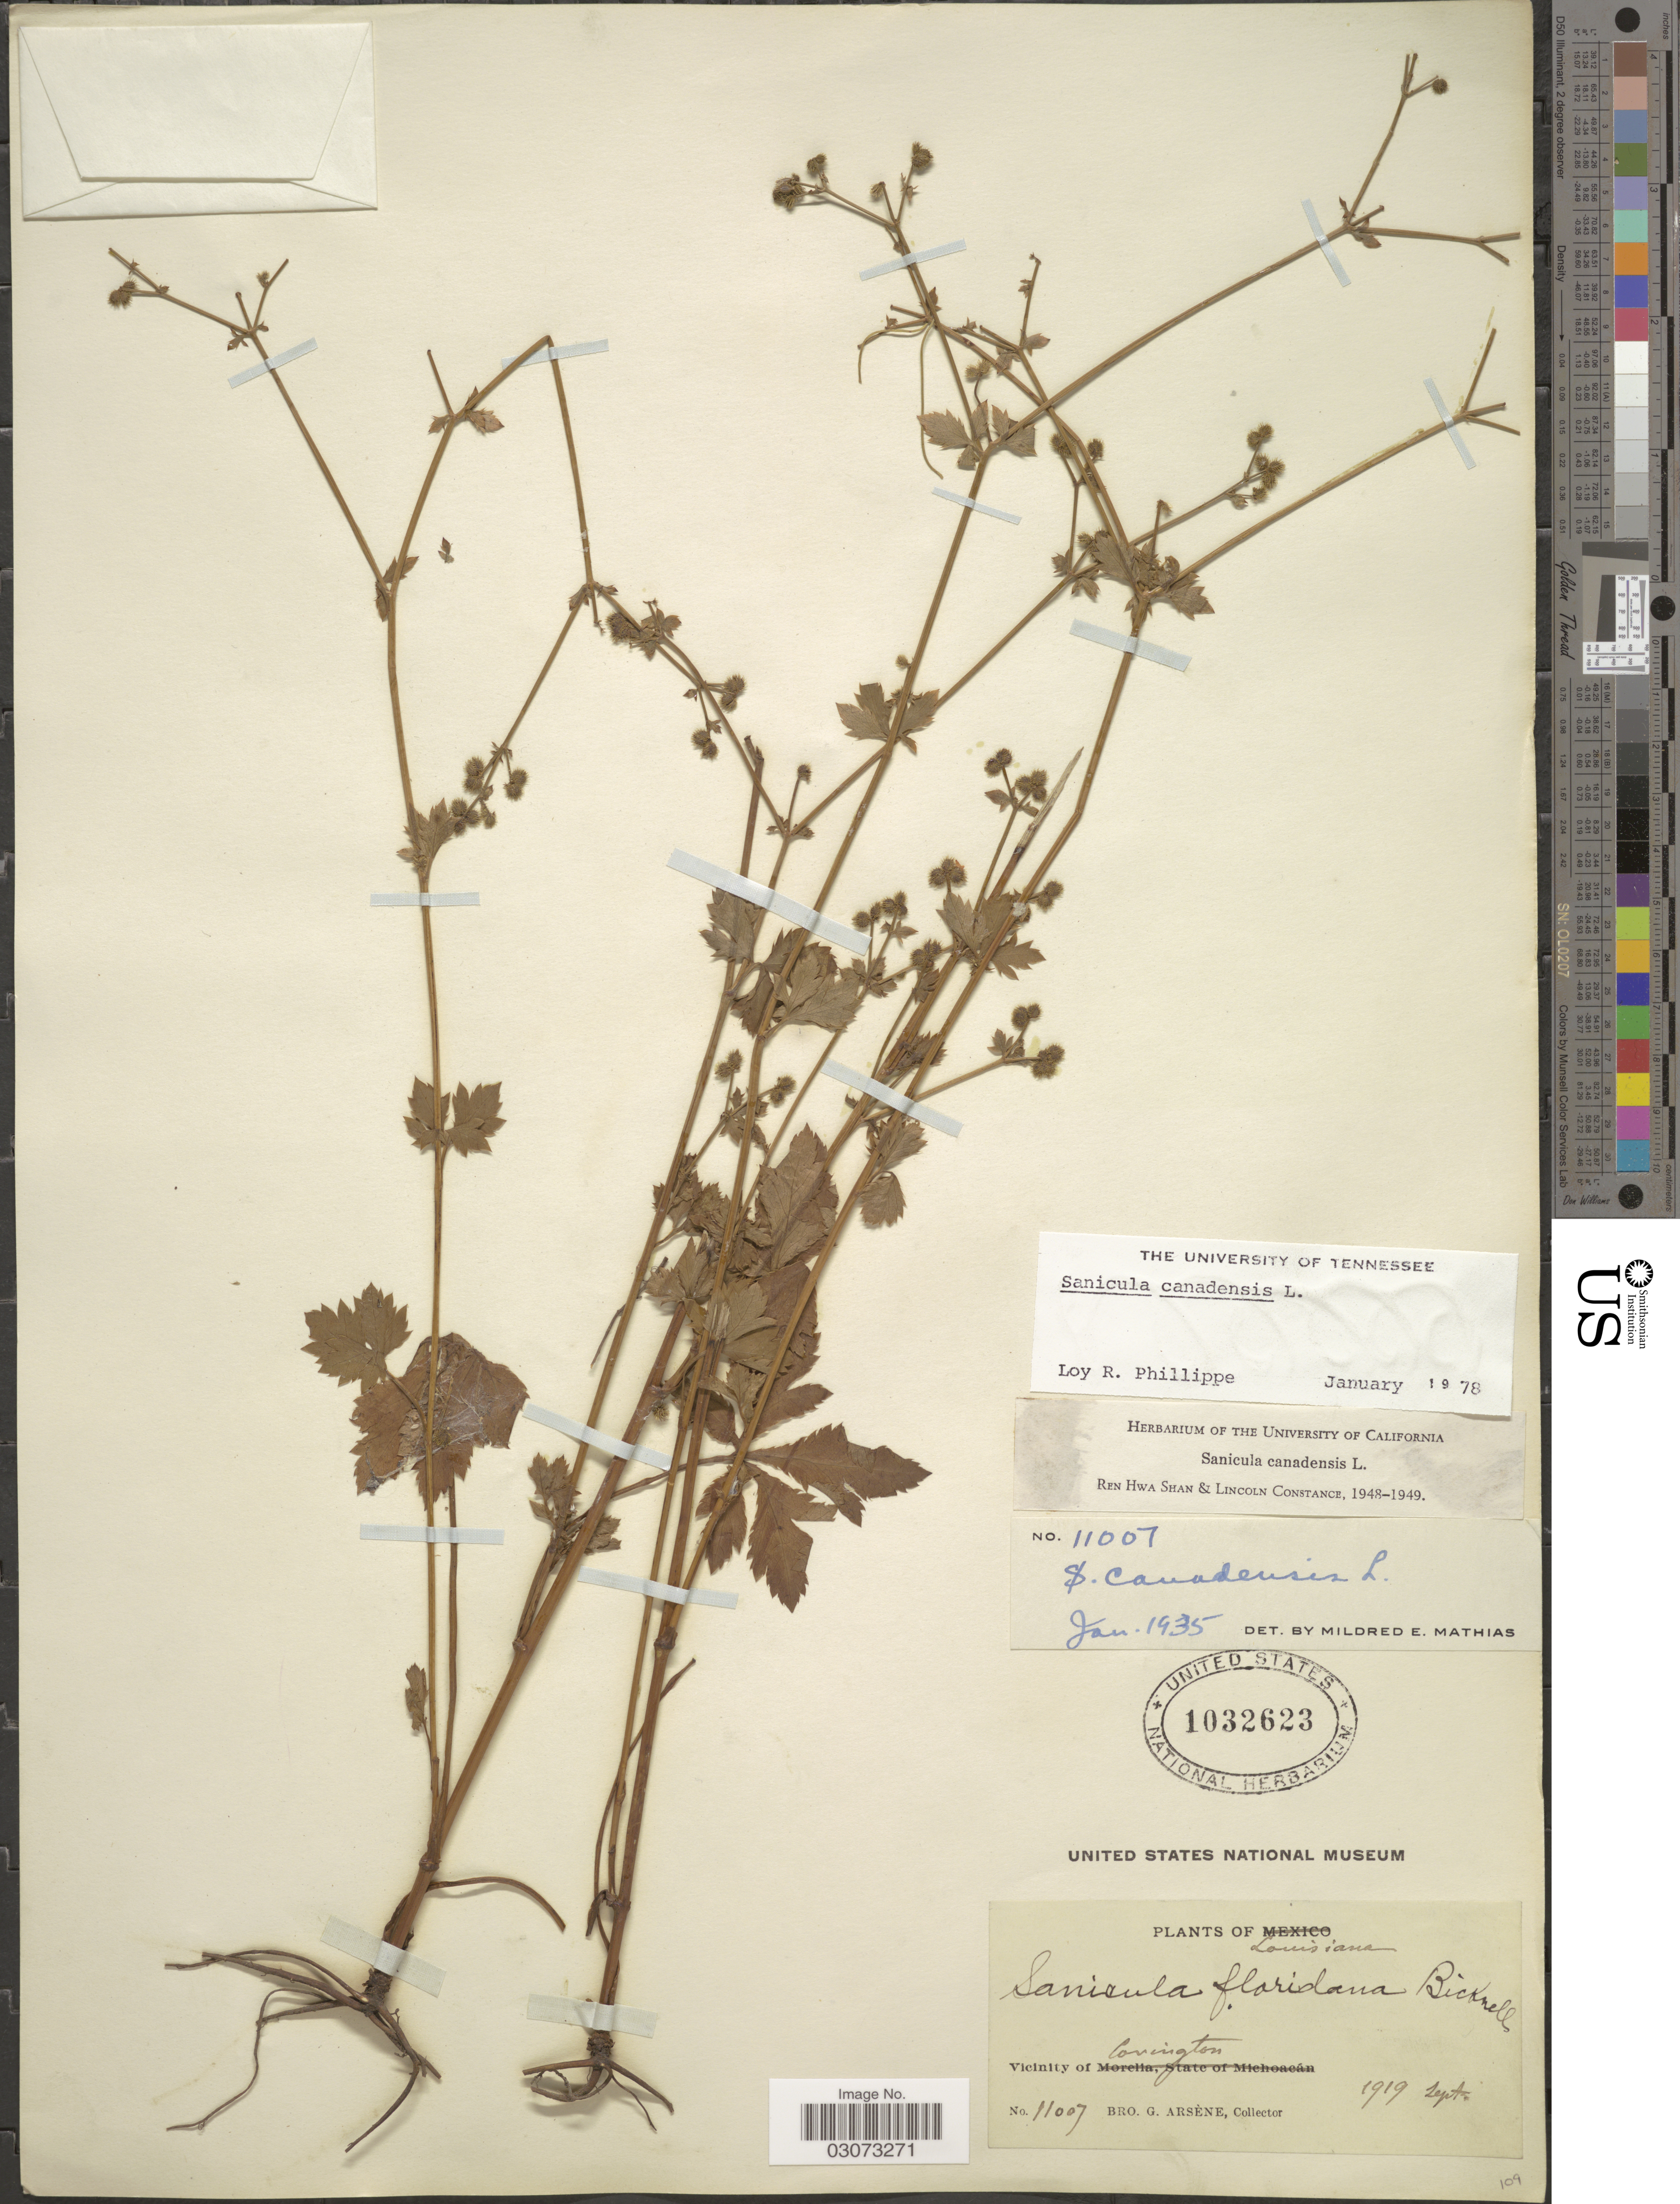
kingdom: Plantae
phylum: Tracheophyta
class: Magnoliopsida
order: Apiales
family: Apiaceae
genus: Sanicula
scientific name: Sanicula canadensis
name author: L.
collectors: Bro. G. Arsène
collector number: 11007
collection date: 1919-09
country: United States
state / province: Louisiana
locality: Vicinity of Covington.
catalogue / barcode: US 1032623